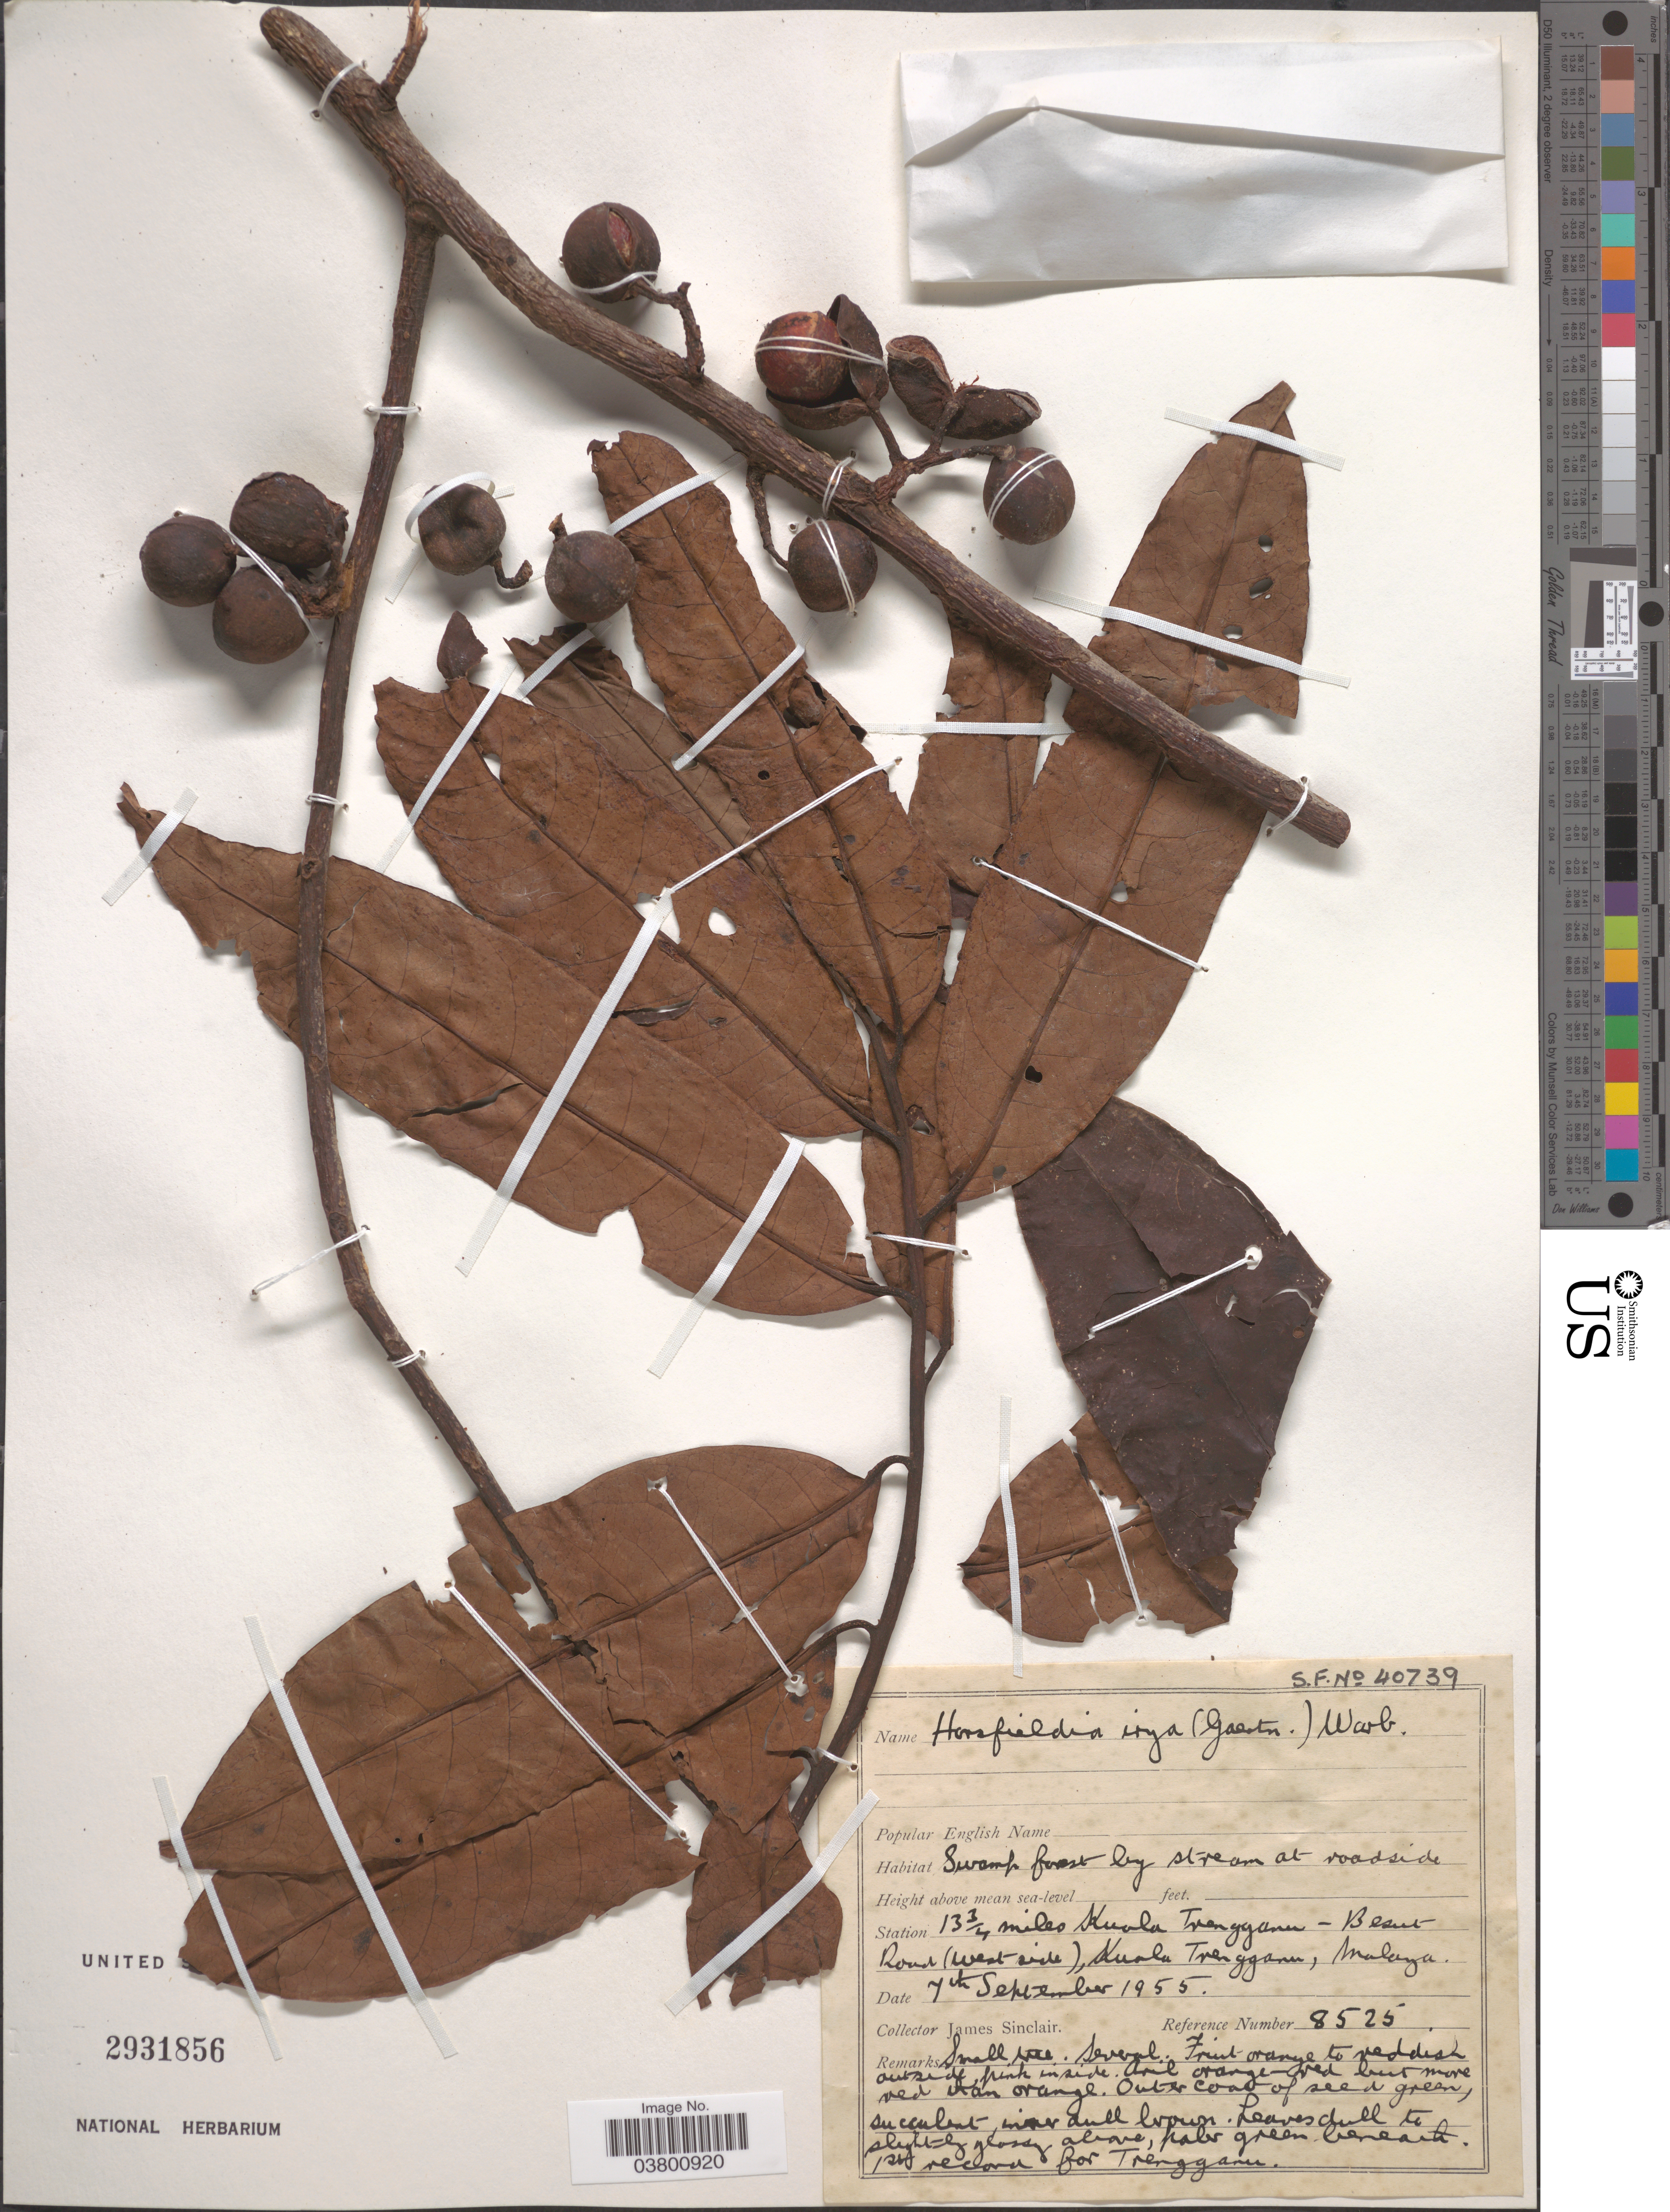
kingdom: Plantae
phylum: Tracheophyta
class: Magnoliopsida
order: Magnoliales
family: Myristicaceae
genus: Horsfieldia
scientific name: Horsfieldia irya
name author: (Gaertn.) Warb.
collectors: J. Sinclair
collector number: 8525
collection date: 1955-09-07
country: Malaysia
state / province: Terengganu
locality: Station 13¾ miles Kuala Trengganu - Besut Road (west side), Kuala Trengganu, Malaya.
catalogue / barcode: US 2931856